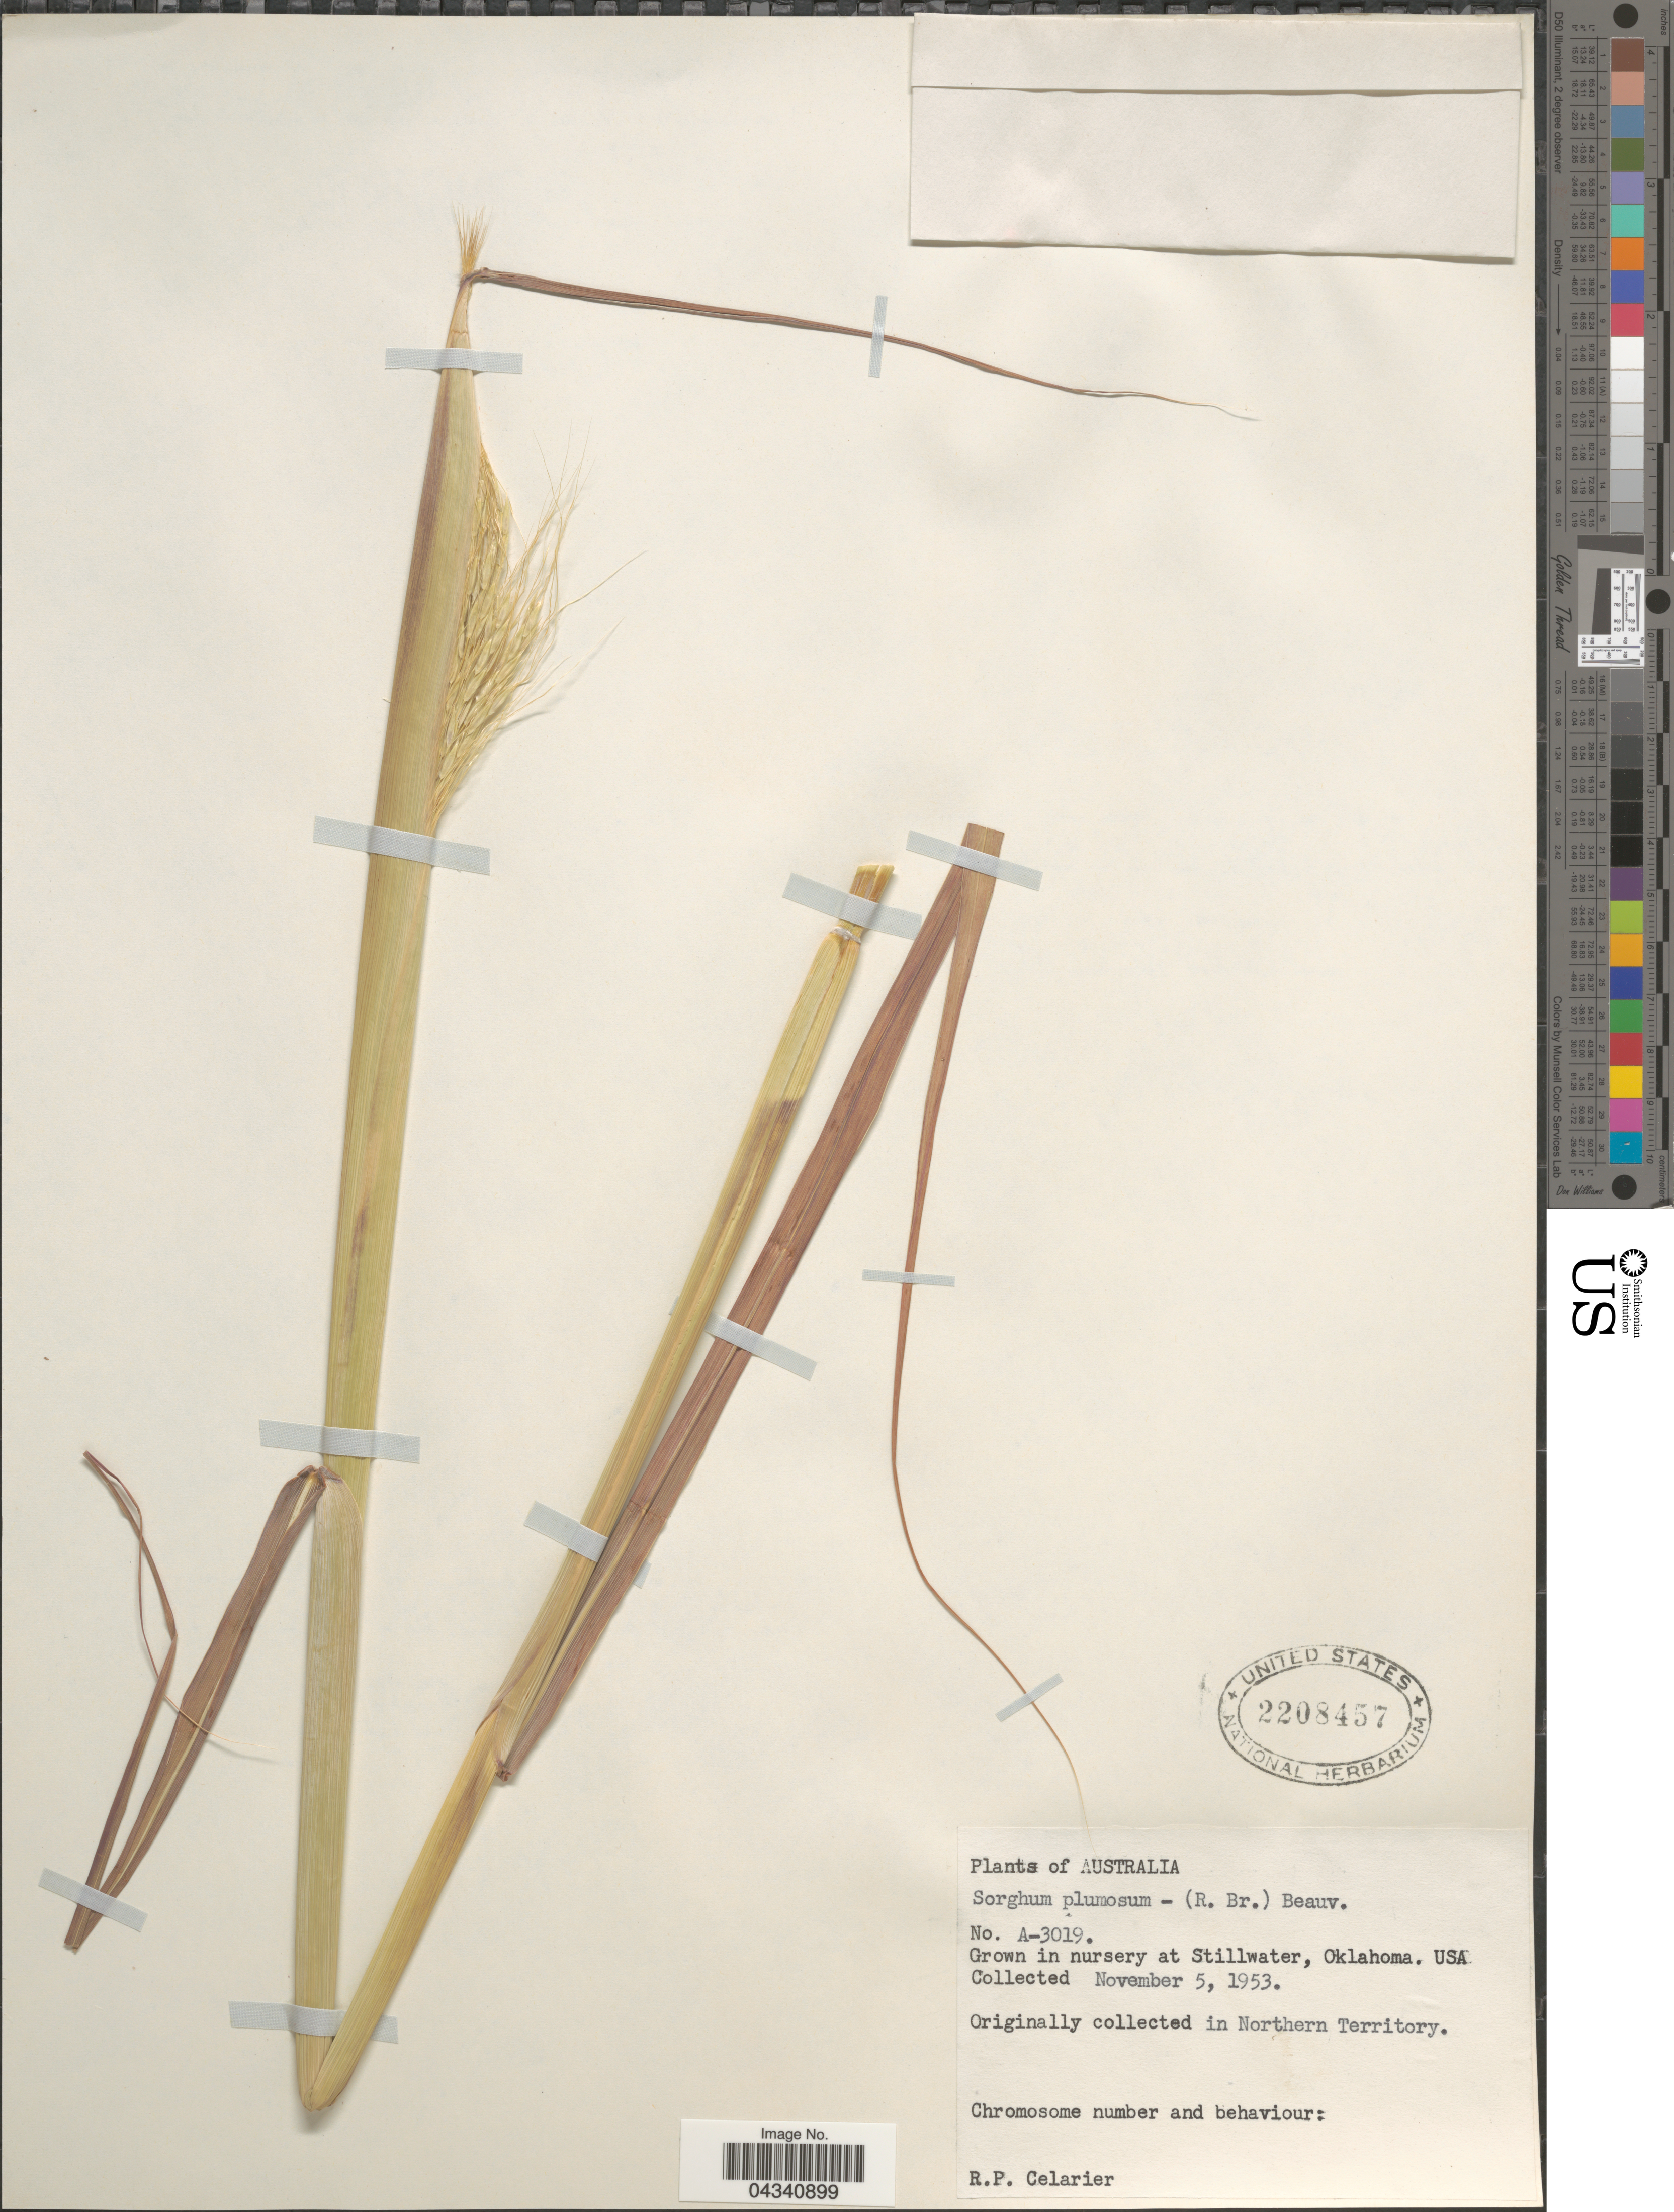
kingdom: Plantae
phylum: Tracheophyta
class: Liliopsida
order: Poales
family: Poaceae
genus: Sorghum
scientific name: Sorghum plumosum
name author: (R. Br.) P. Beauv.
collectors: R. Celarier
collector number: A-3019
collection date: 1953-11-05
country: United States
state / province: Oklahoma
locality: In nursery at Stillwater.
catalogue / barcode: US 2208457